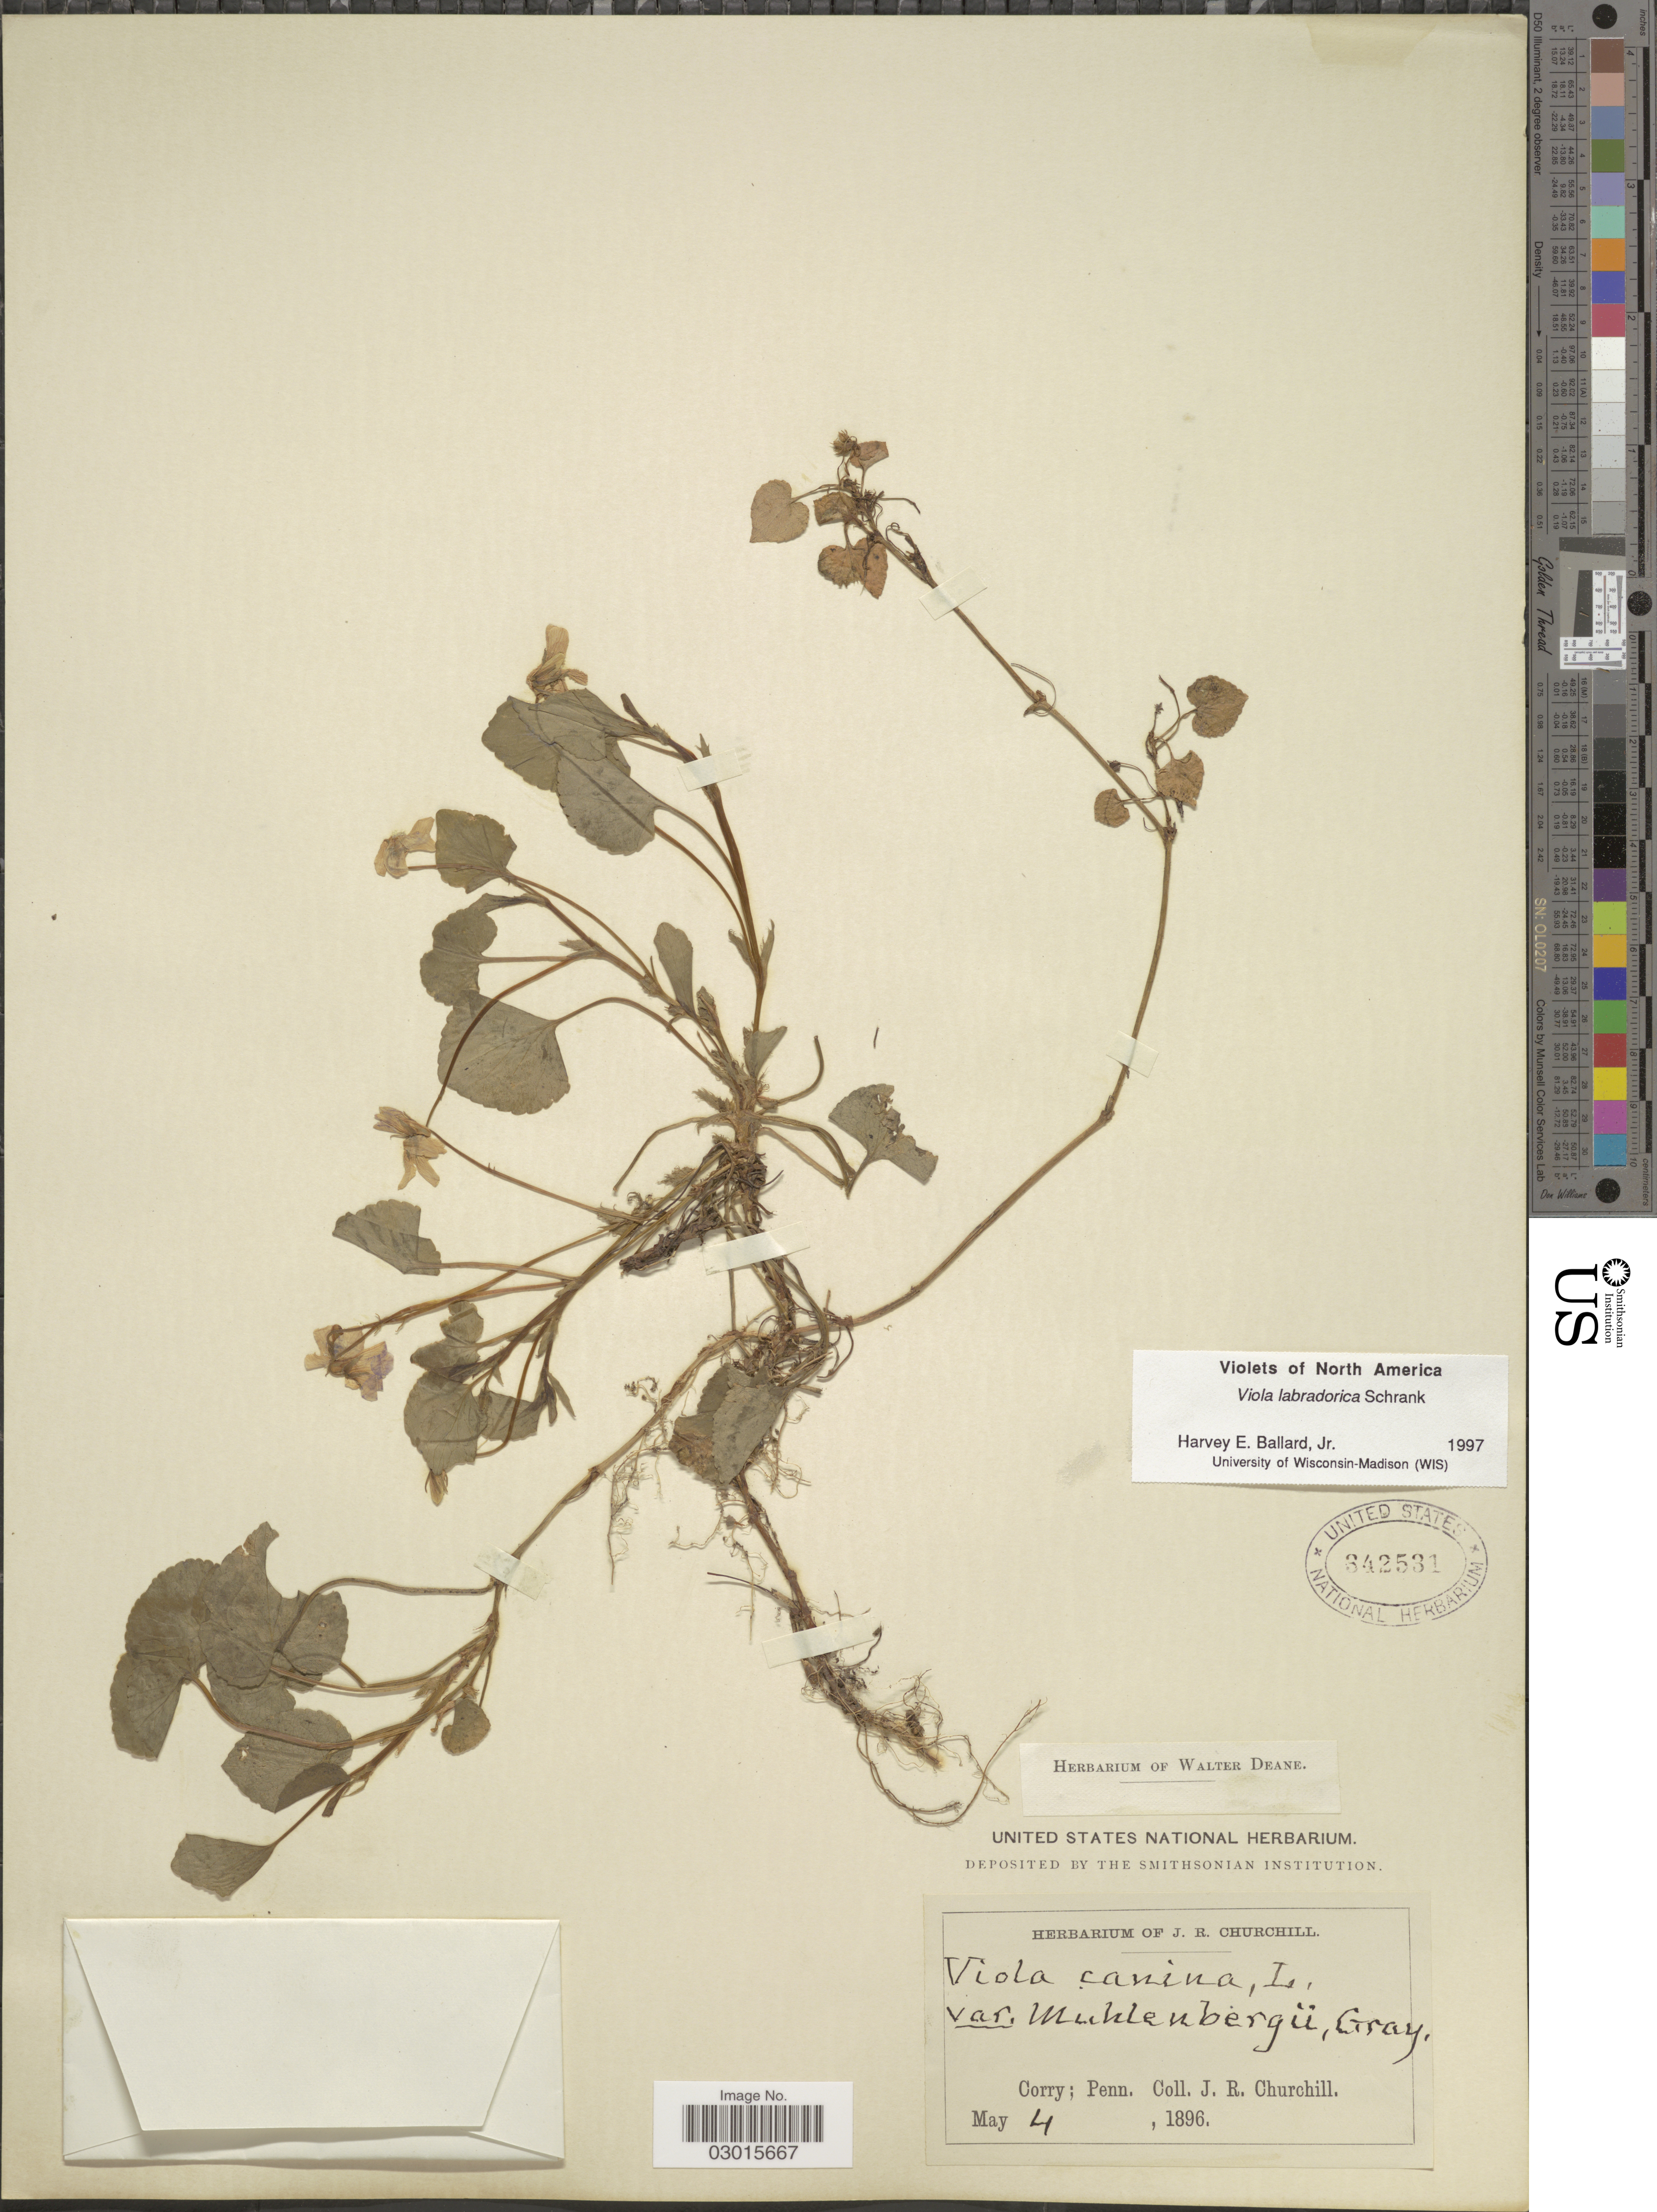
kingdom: Plantae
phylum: Tracheophyta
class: Magnoliopsida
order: Malpighiales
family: Violaceae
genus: Viola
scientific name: Viola labradorica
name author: Schrank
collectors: J. Churchill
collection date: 1896-05-04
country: United States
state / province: Pennsylvania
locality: Corry; Penn.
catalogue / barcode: US 342531